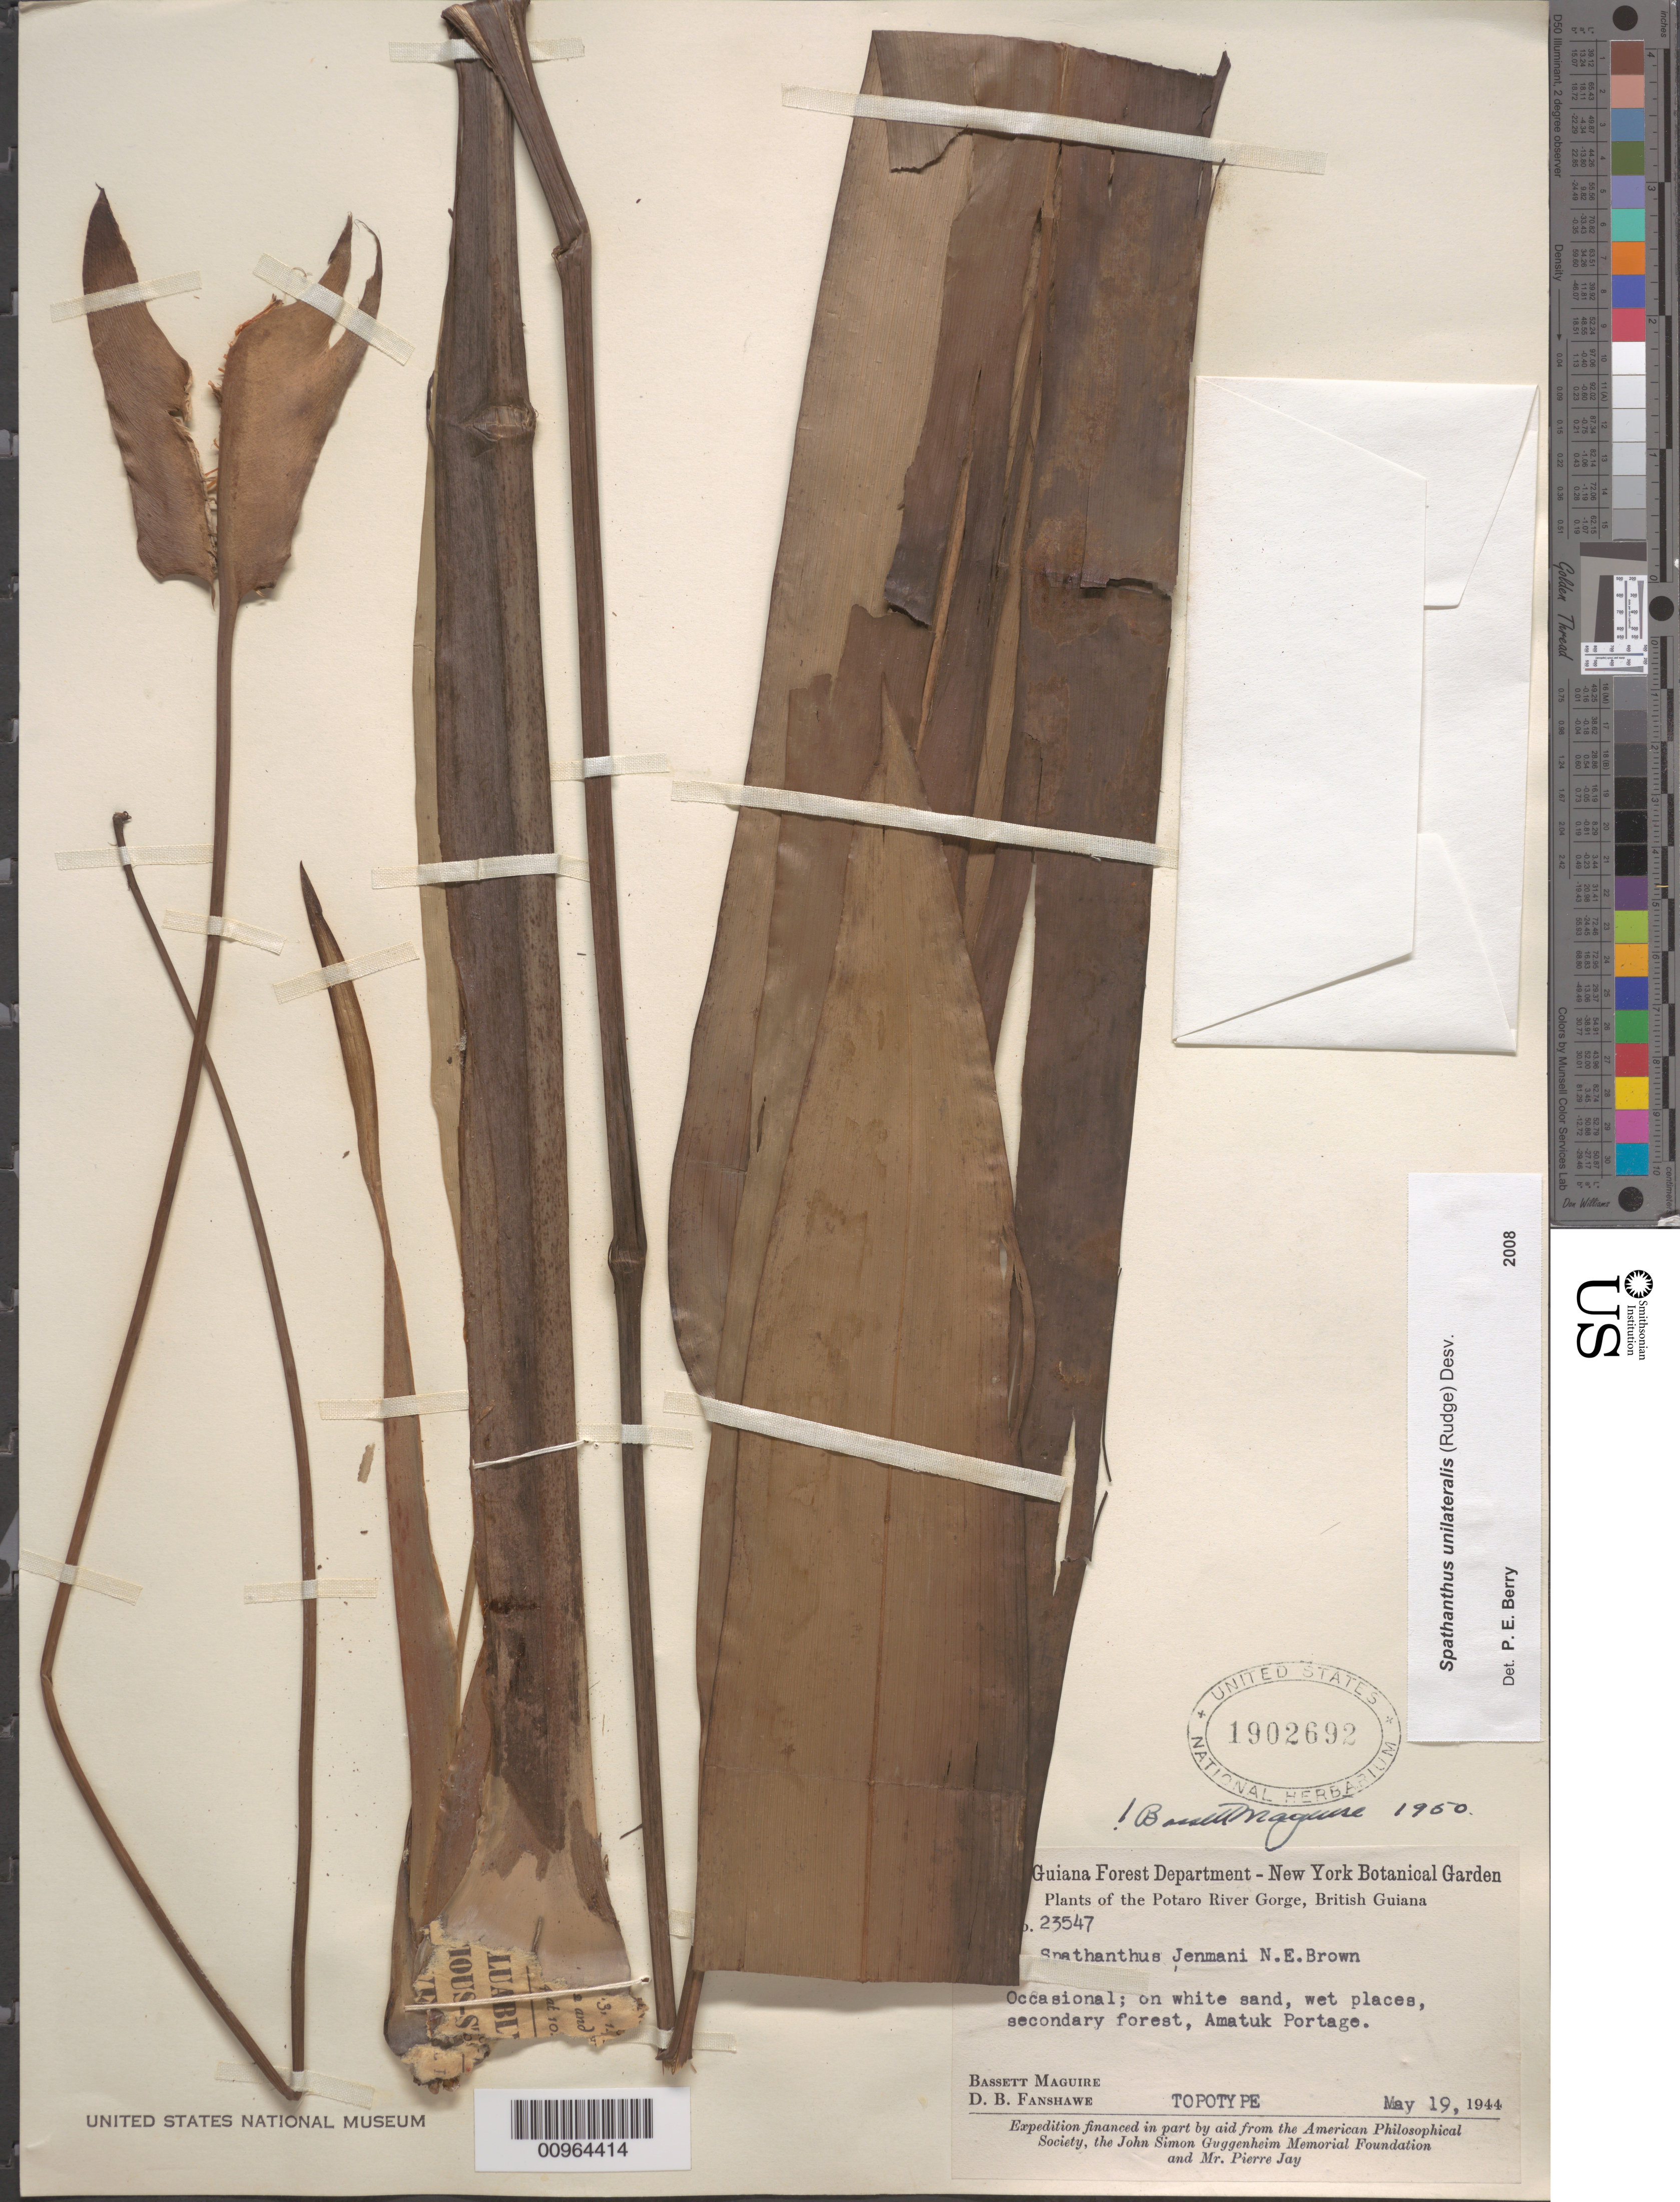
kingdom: Plantae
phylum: Tracheophyta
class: Liliopsida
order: Poales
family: Rapateaceae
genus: Spathanthus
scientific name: Spathanthus unilateralis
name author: (Rudge) Desv.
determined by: Berry, P. E., (WIS), University of Wisconsin - Madison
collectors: B. Maguire & D. B. Fanshawe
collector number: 23547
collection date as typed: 19-May-44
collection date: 1944-05-19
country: Guyana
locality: Amatuk Portage, Potaro River Gorge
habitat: White sand, wet places, secondary forest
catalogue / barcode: US 1902692